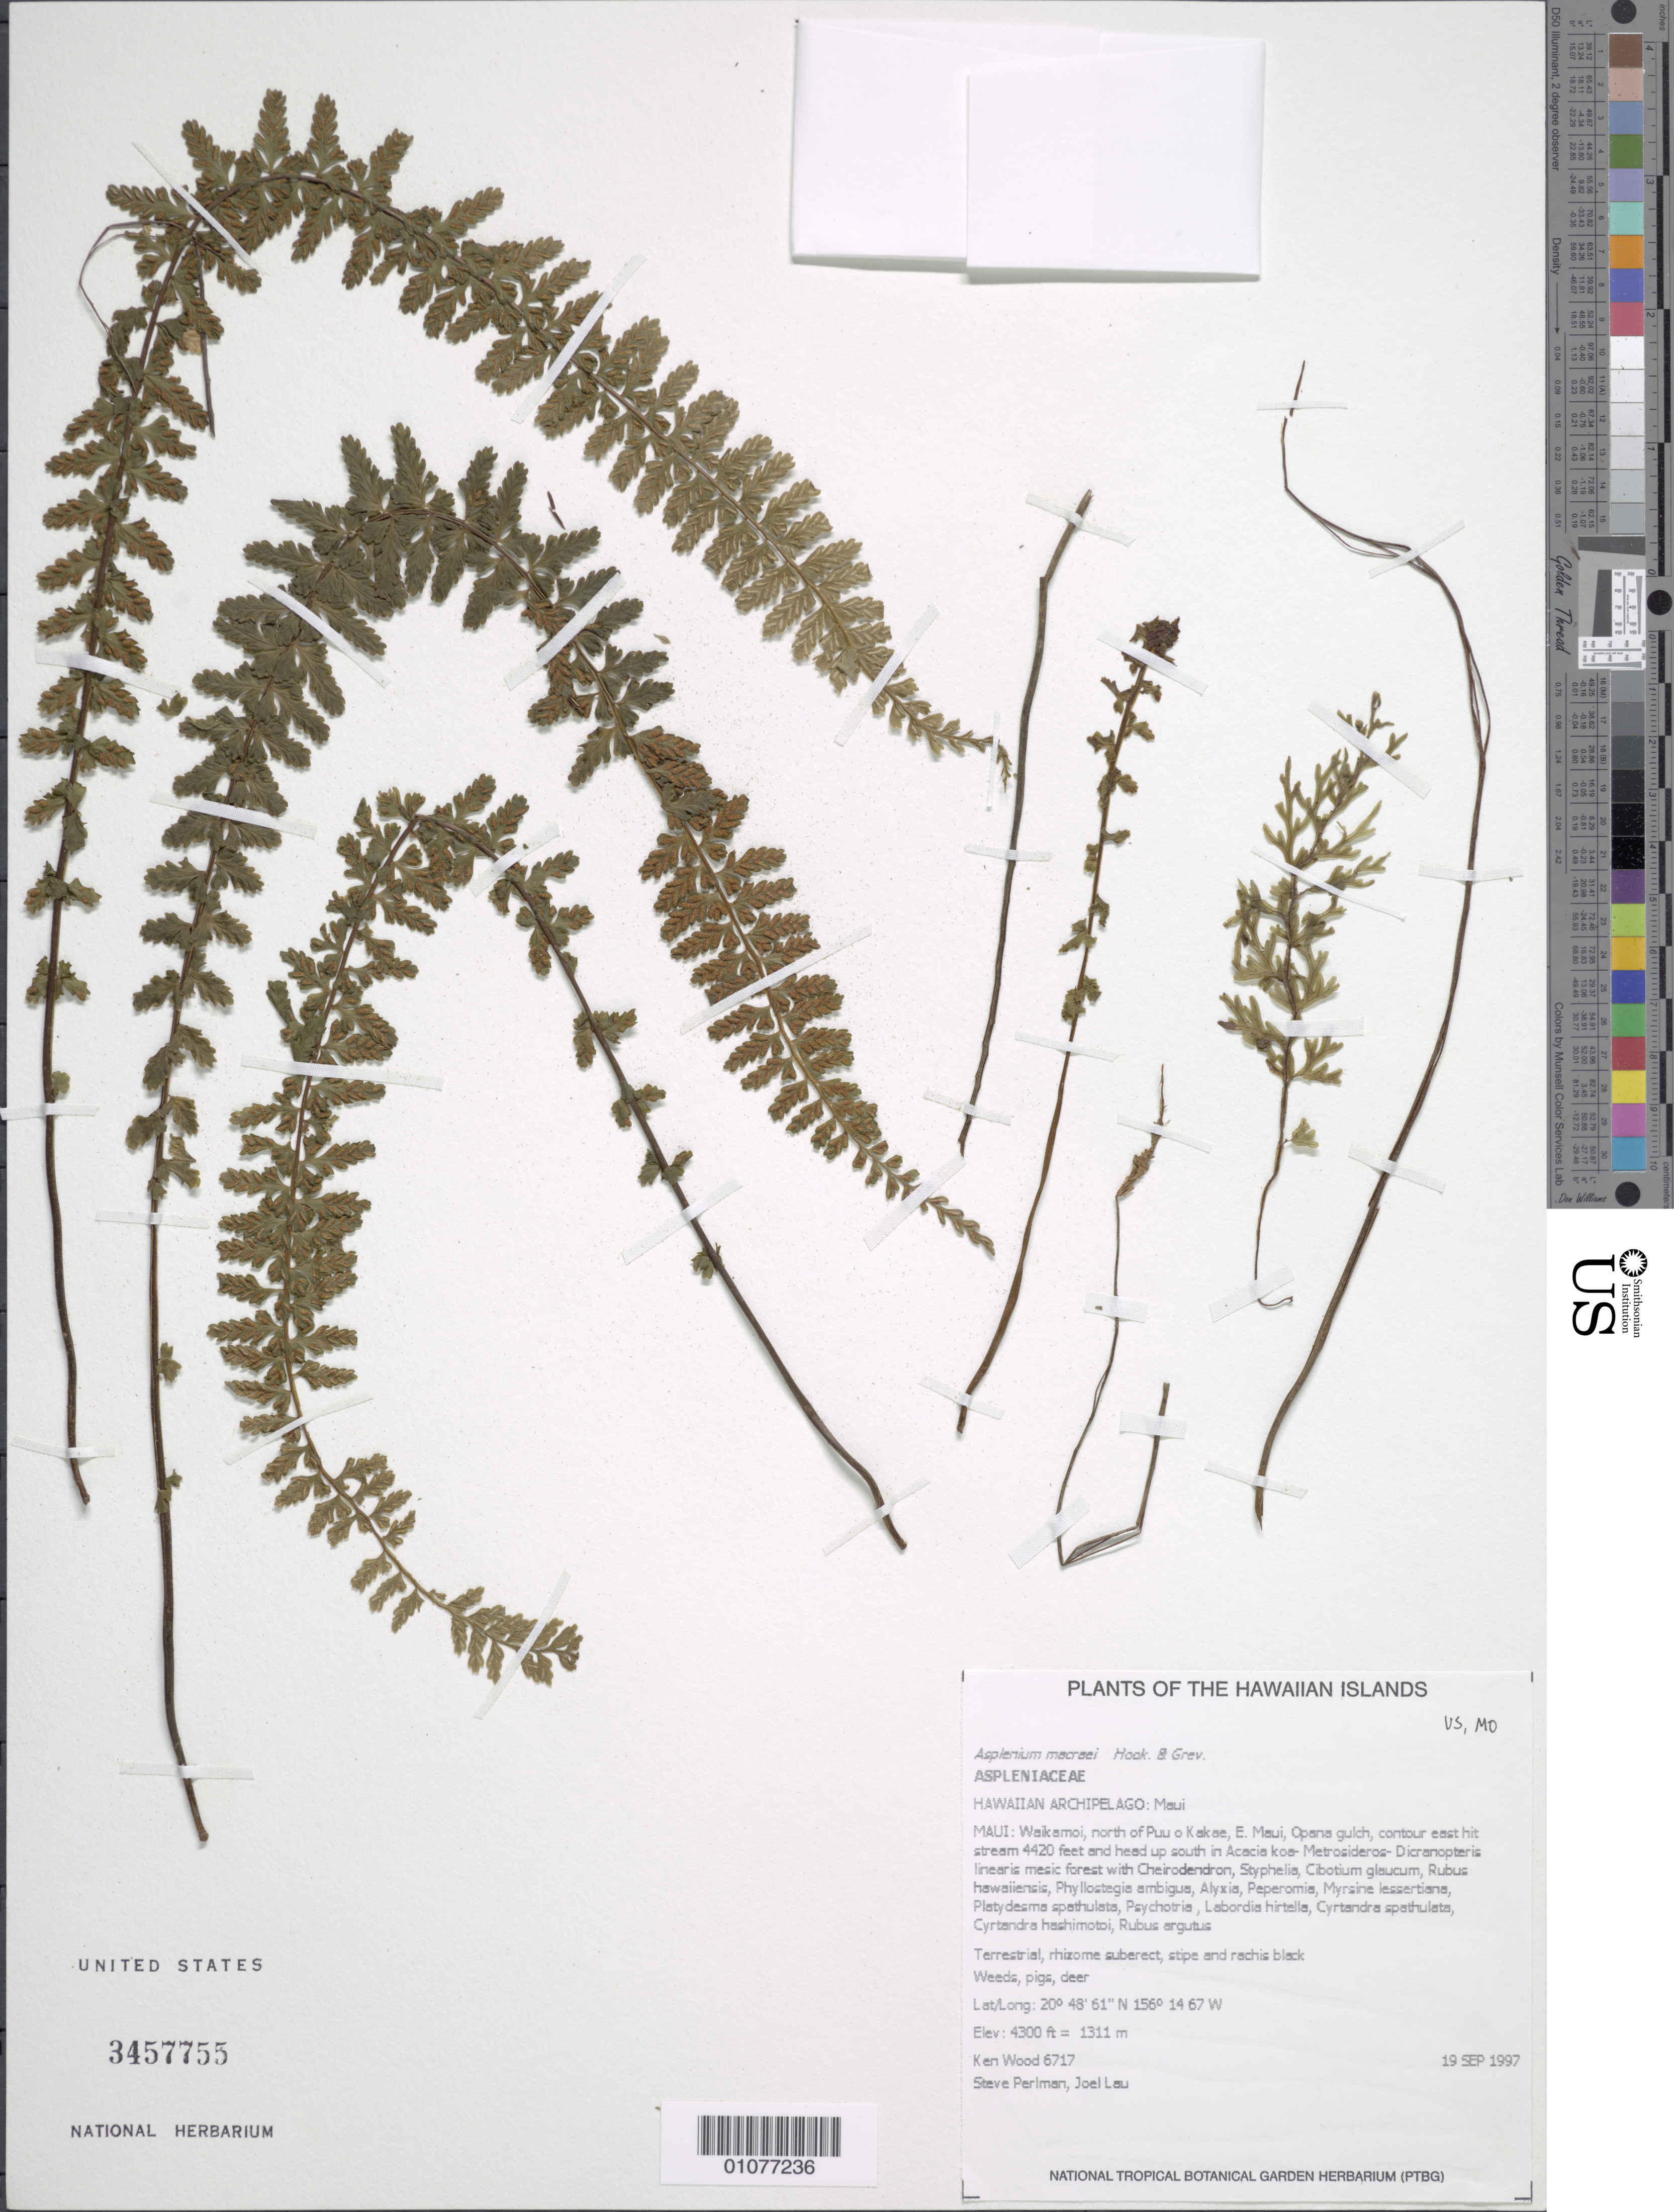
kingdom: Plantae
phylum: Tracheophyta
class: Polypodiopsida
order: Polypodiales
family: Aspleniaceae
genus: Asplenium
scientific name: Asplenium macraei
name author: Hook. & Grev.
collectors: K. R. Wood, S. P. Perlman & J. Lau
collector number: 6717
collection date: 1997-09-19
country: United States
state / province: Hawaii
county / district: Maui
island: Maui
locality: Waikamoi, N of Puu o Kakae, E Maui, Opana gulch, contour E hit stream 4420 ft and head up S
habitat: mesic forest, weeds, pigs, deer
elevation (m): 1311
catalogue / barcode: US 3457755